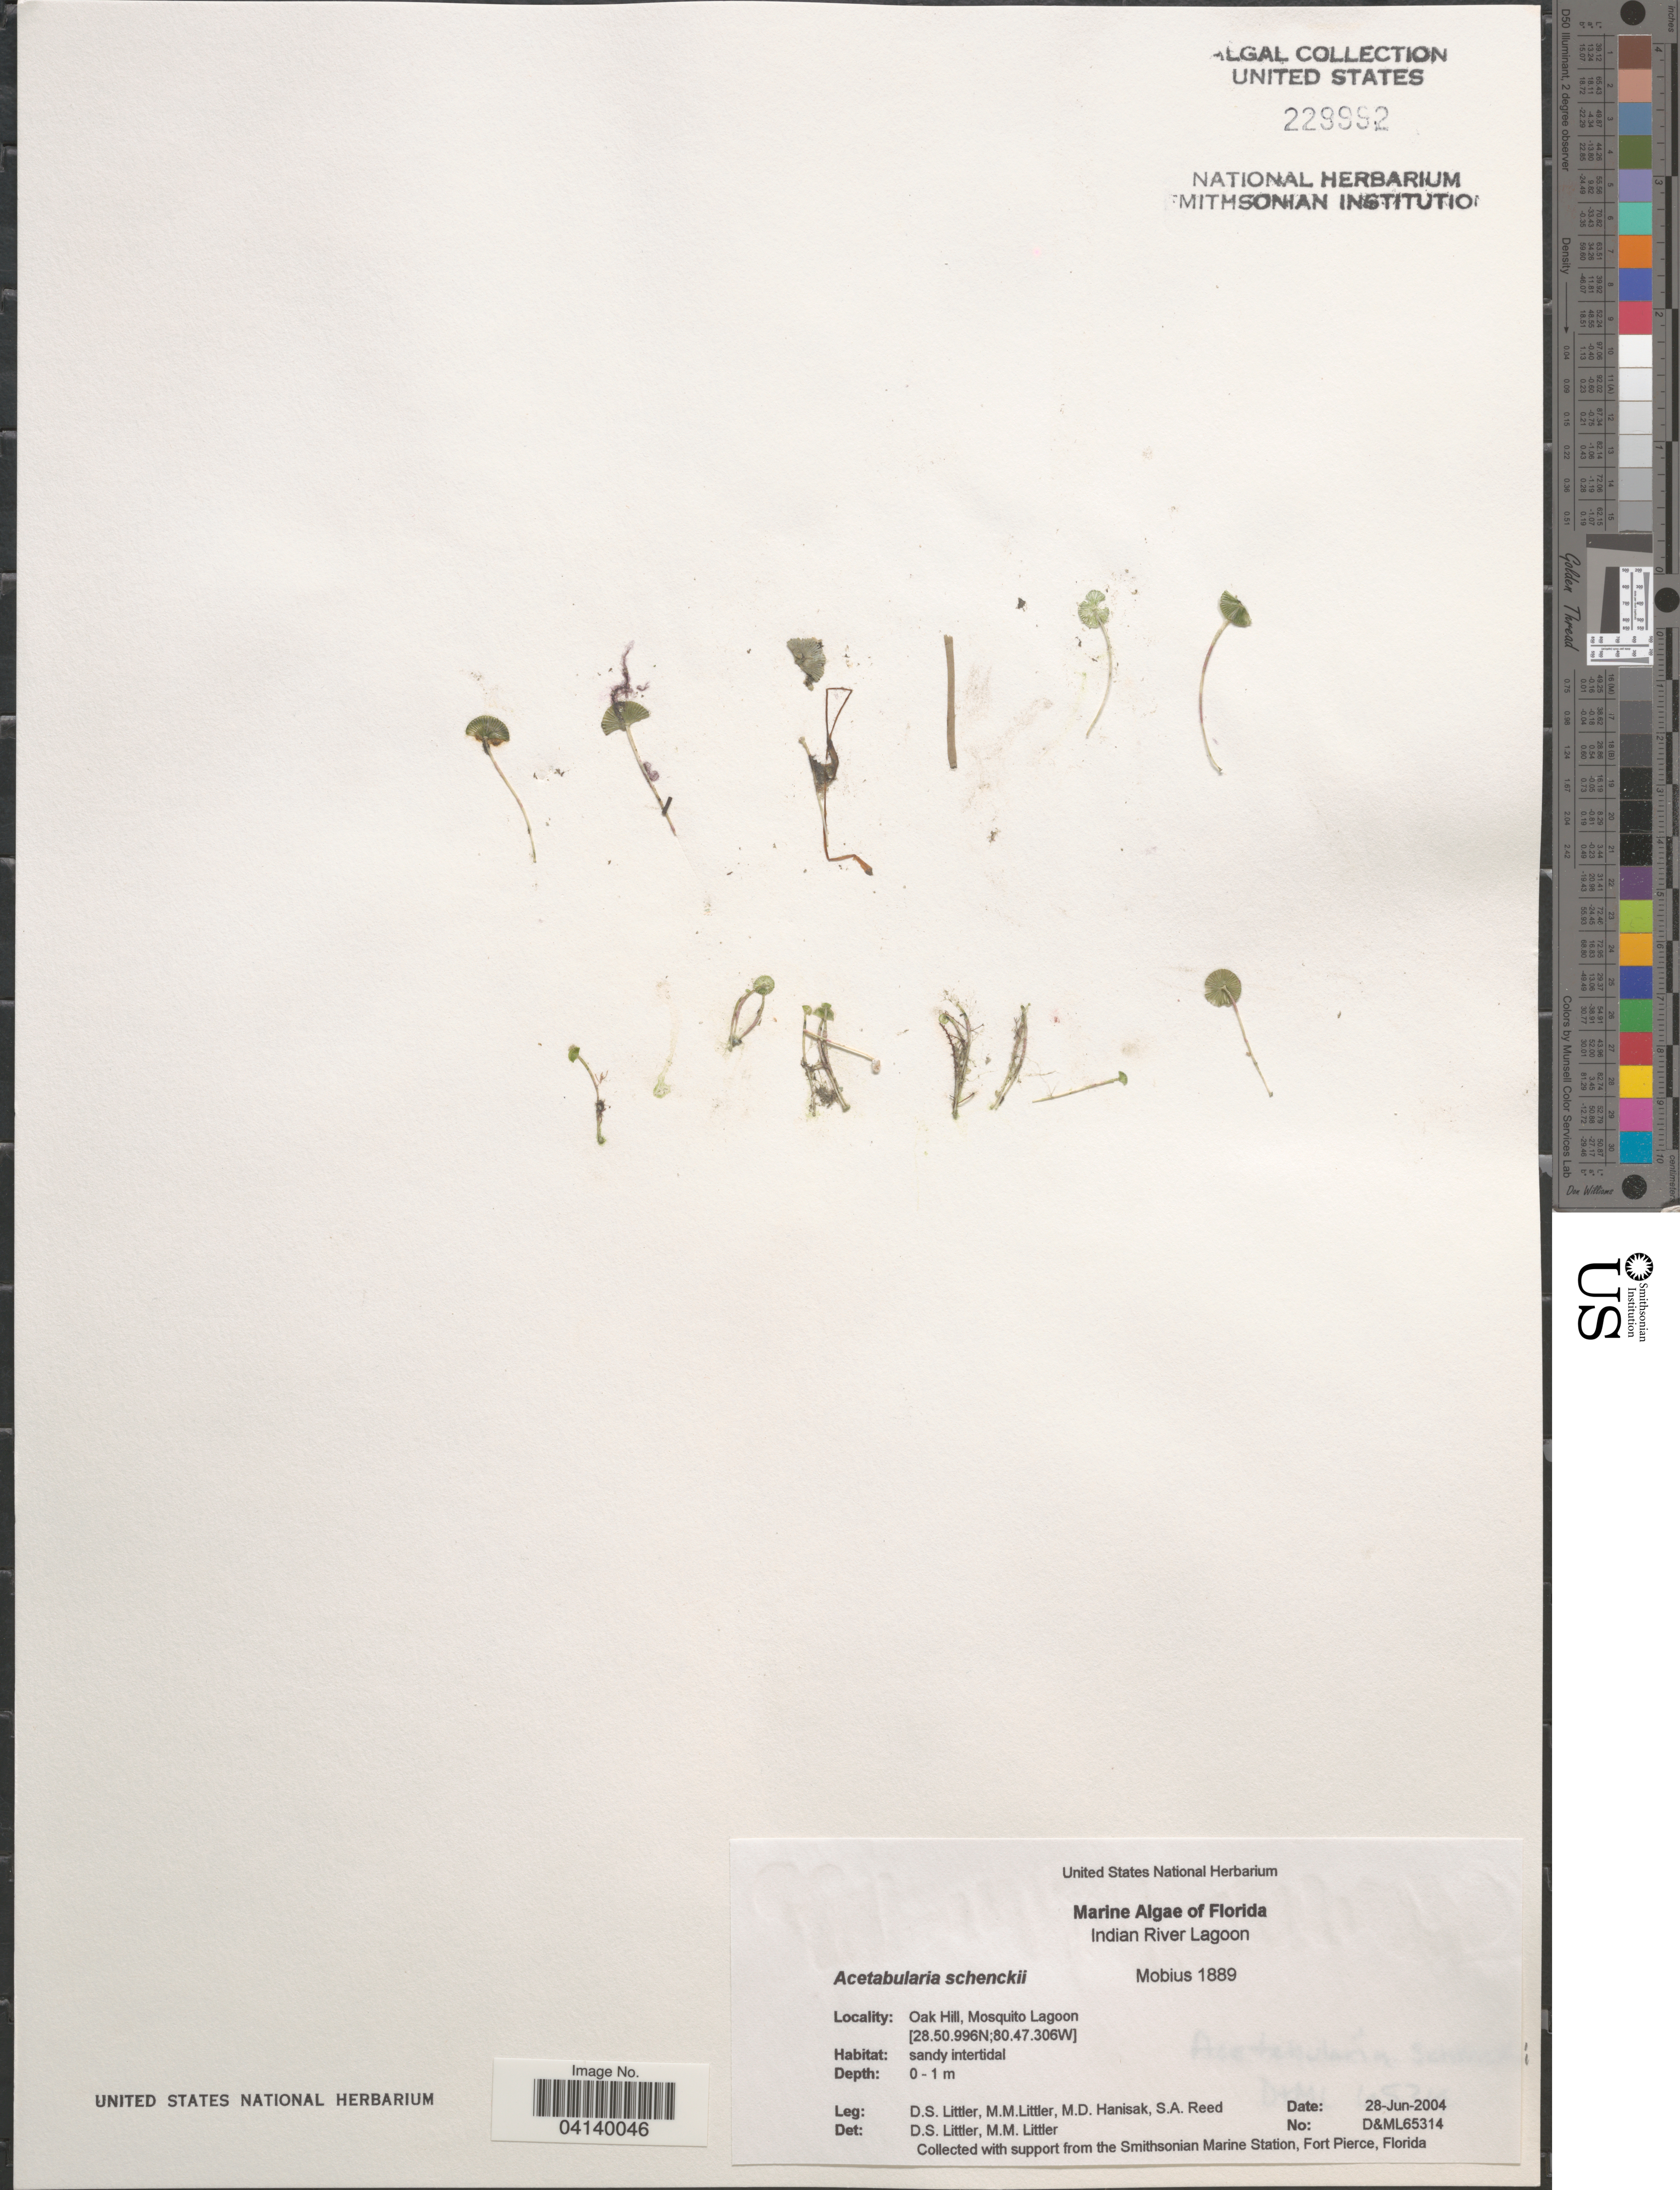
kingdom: Plantae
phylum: Chlorophyta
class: Ulvophyceae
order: Dasycladales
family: Polyphysaceae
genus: Acetabularia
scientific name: Acetabularia schenckii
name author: K. Möbius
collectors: D. S. Littler, M. Hanisak & S. Reed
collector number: D&ML65314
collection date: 2004-06-28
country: United States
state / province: Florida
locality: Indian River Lagoon. Oak Hill, Mosquito Lagoon.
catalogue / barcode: US 229992